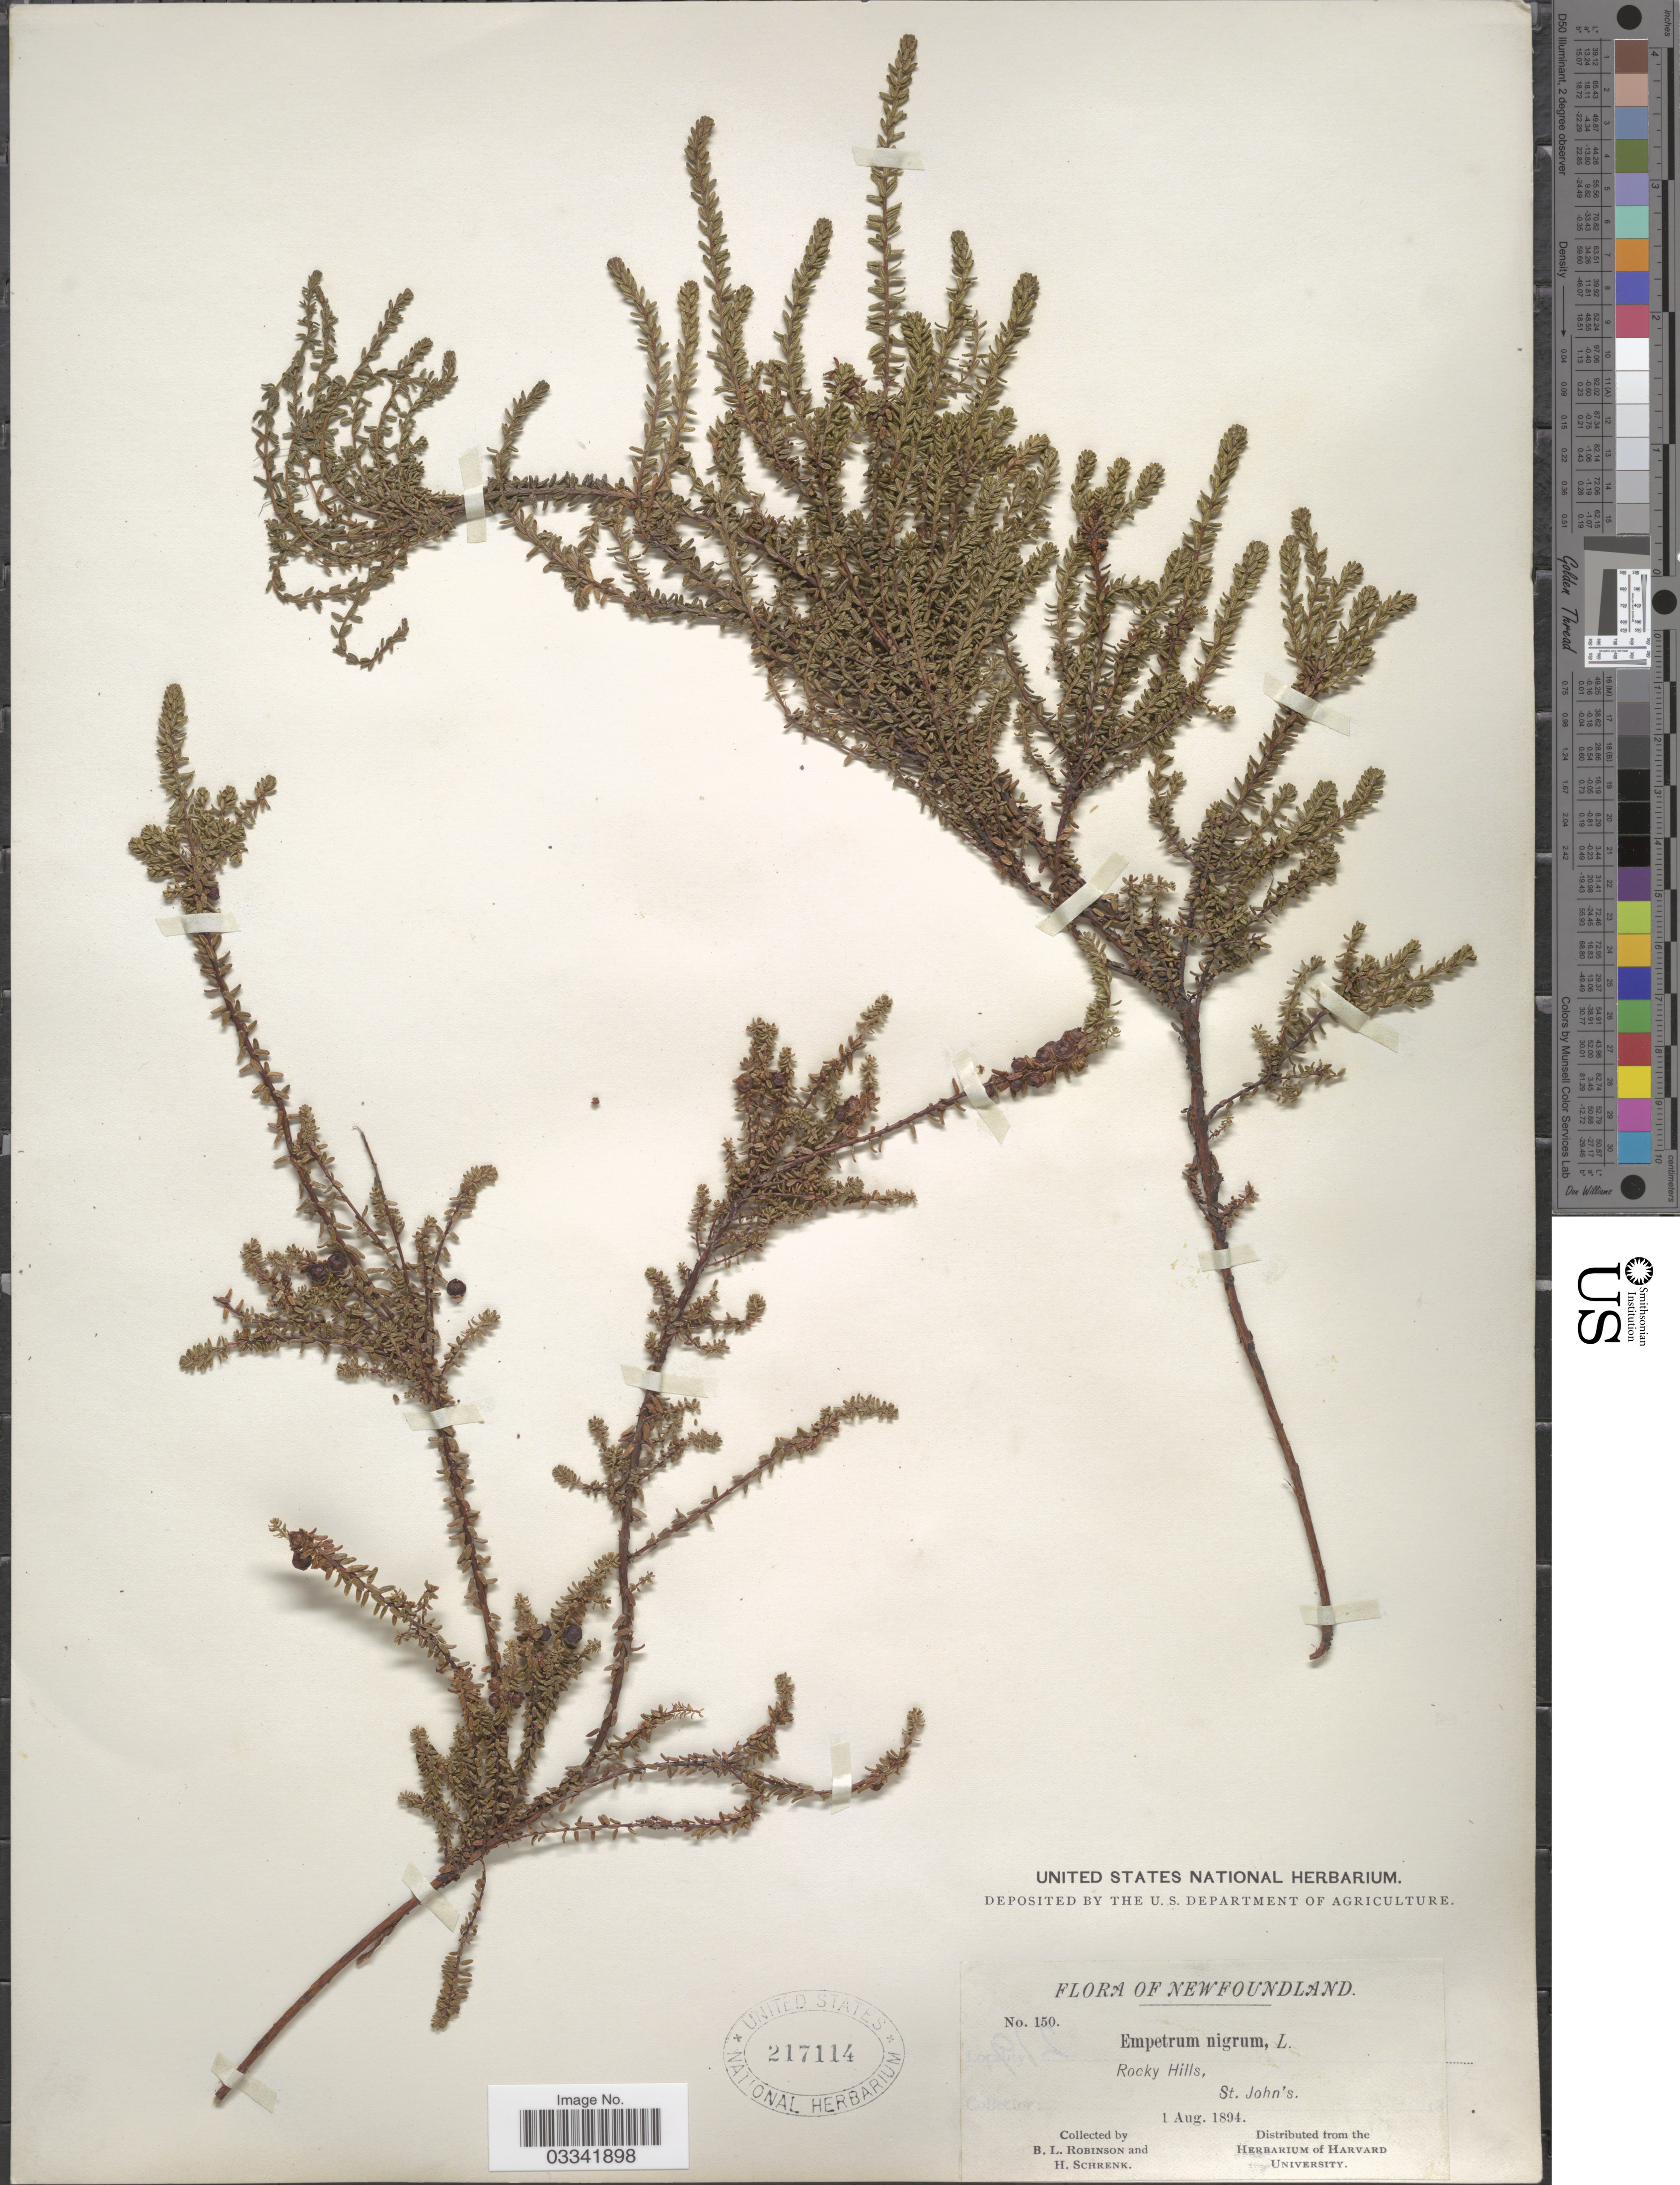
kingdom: Plantae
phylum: Tracheophyta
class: Magnoliopsida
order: Ericales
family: Ericaceae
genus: Empetrum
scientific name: Empetrum nigrum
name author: L.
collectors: B. L. Robinson & H. Schrenk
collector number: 150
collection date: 1894-08-01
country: Canada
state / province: Newfoundland and Labrador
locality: Rocky Hills, St. John's.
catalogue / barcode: US 217114